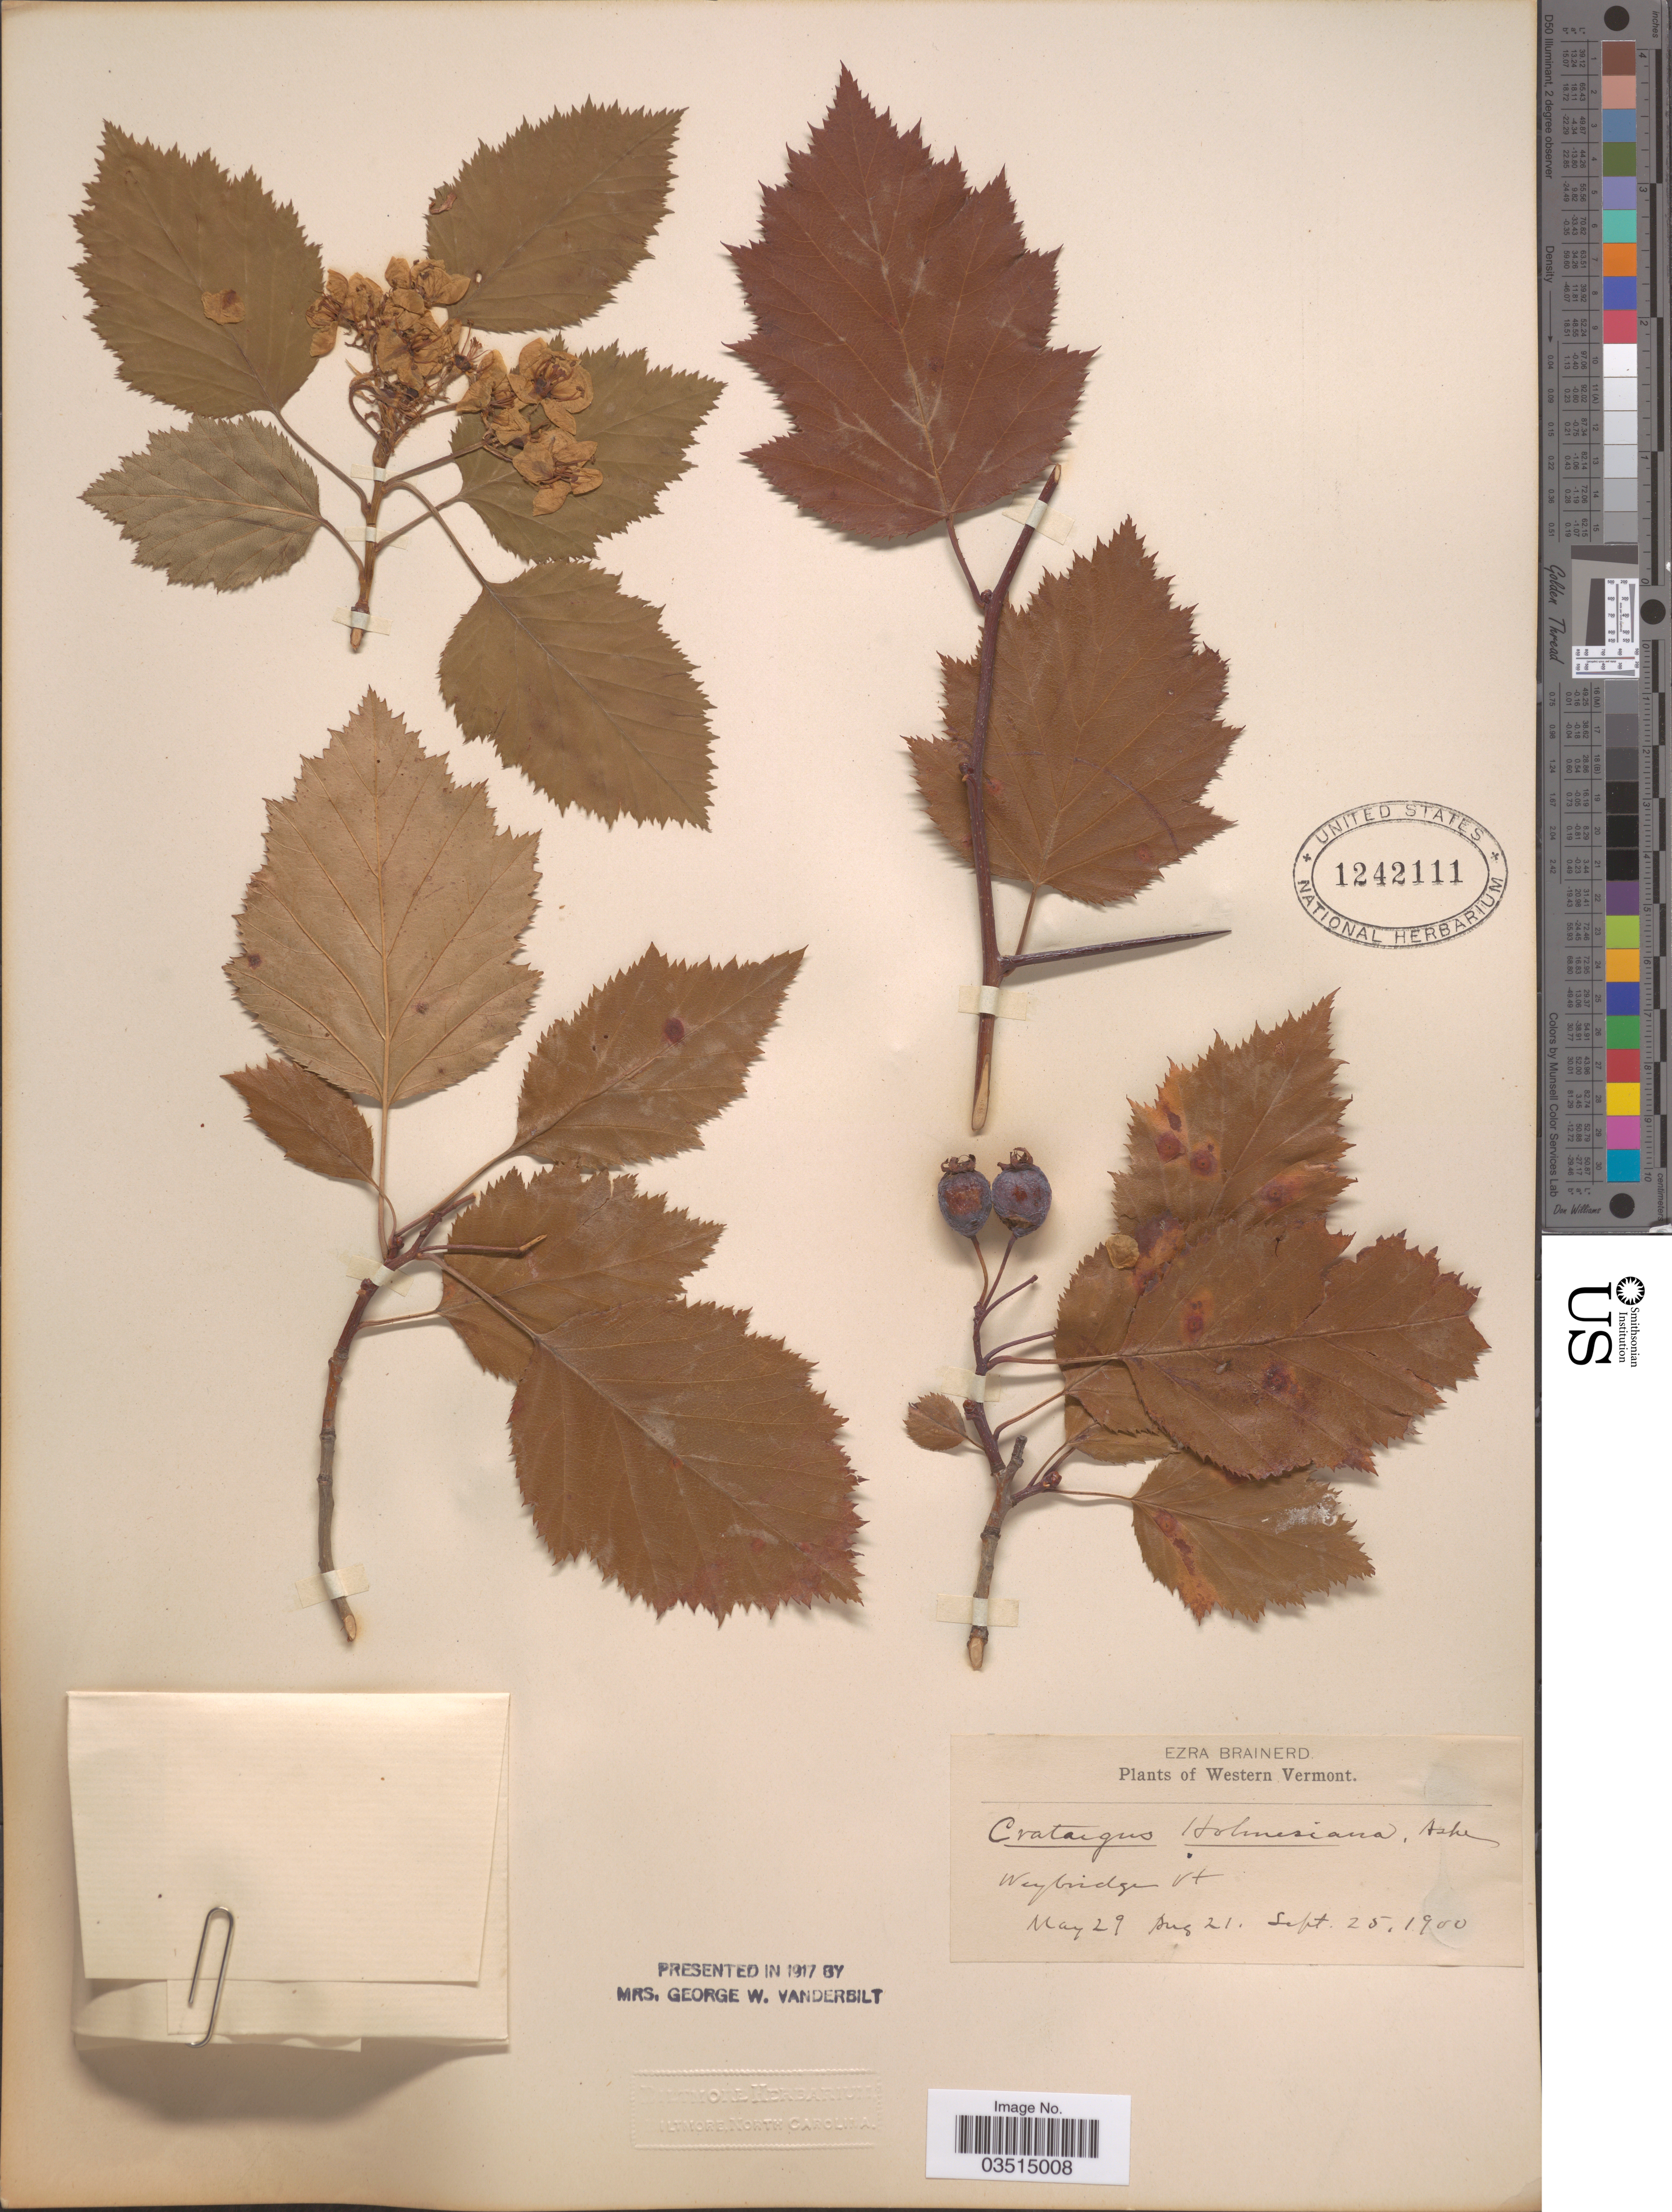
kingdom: Plantae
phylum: Tracheophyta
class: Magnoliopsida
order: Rosales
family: Rosaceae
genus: Crataegus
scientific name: Crataegus holmesiana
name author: Ashe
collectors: E. Brainerd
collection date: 1900-05-29/1900-09-25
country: United States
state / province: Vermont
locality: Western Vermont. Weybridge.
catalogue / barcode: US 1242111